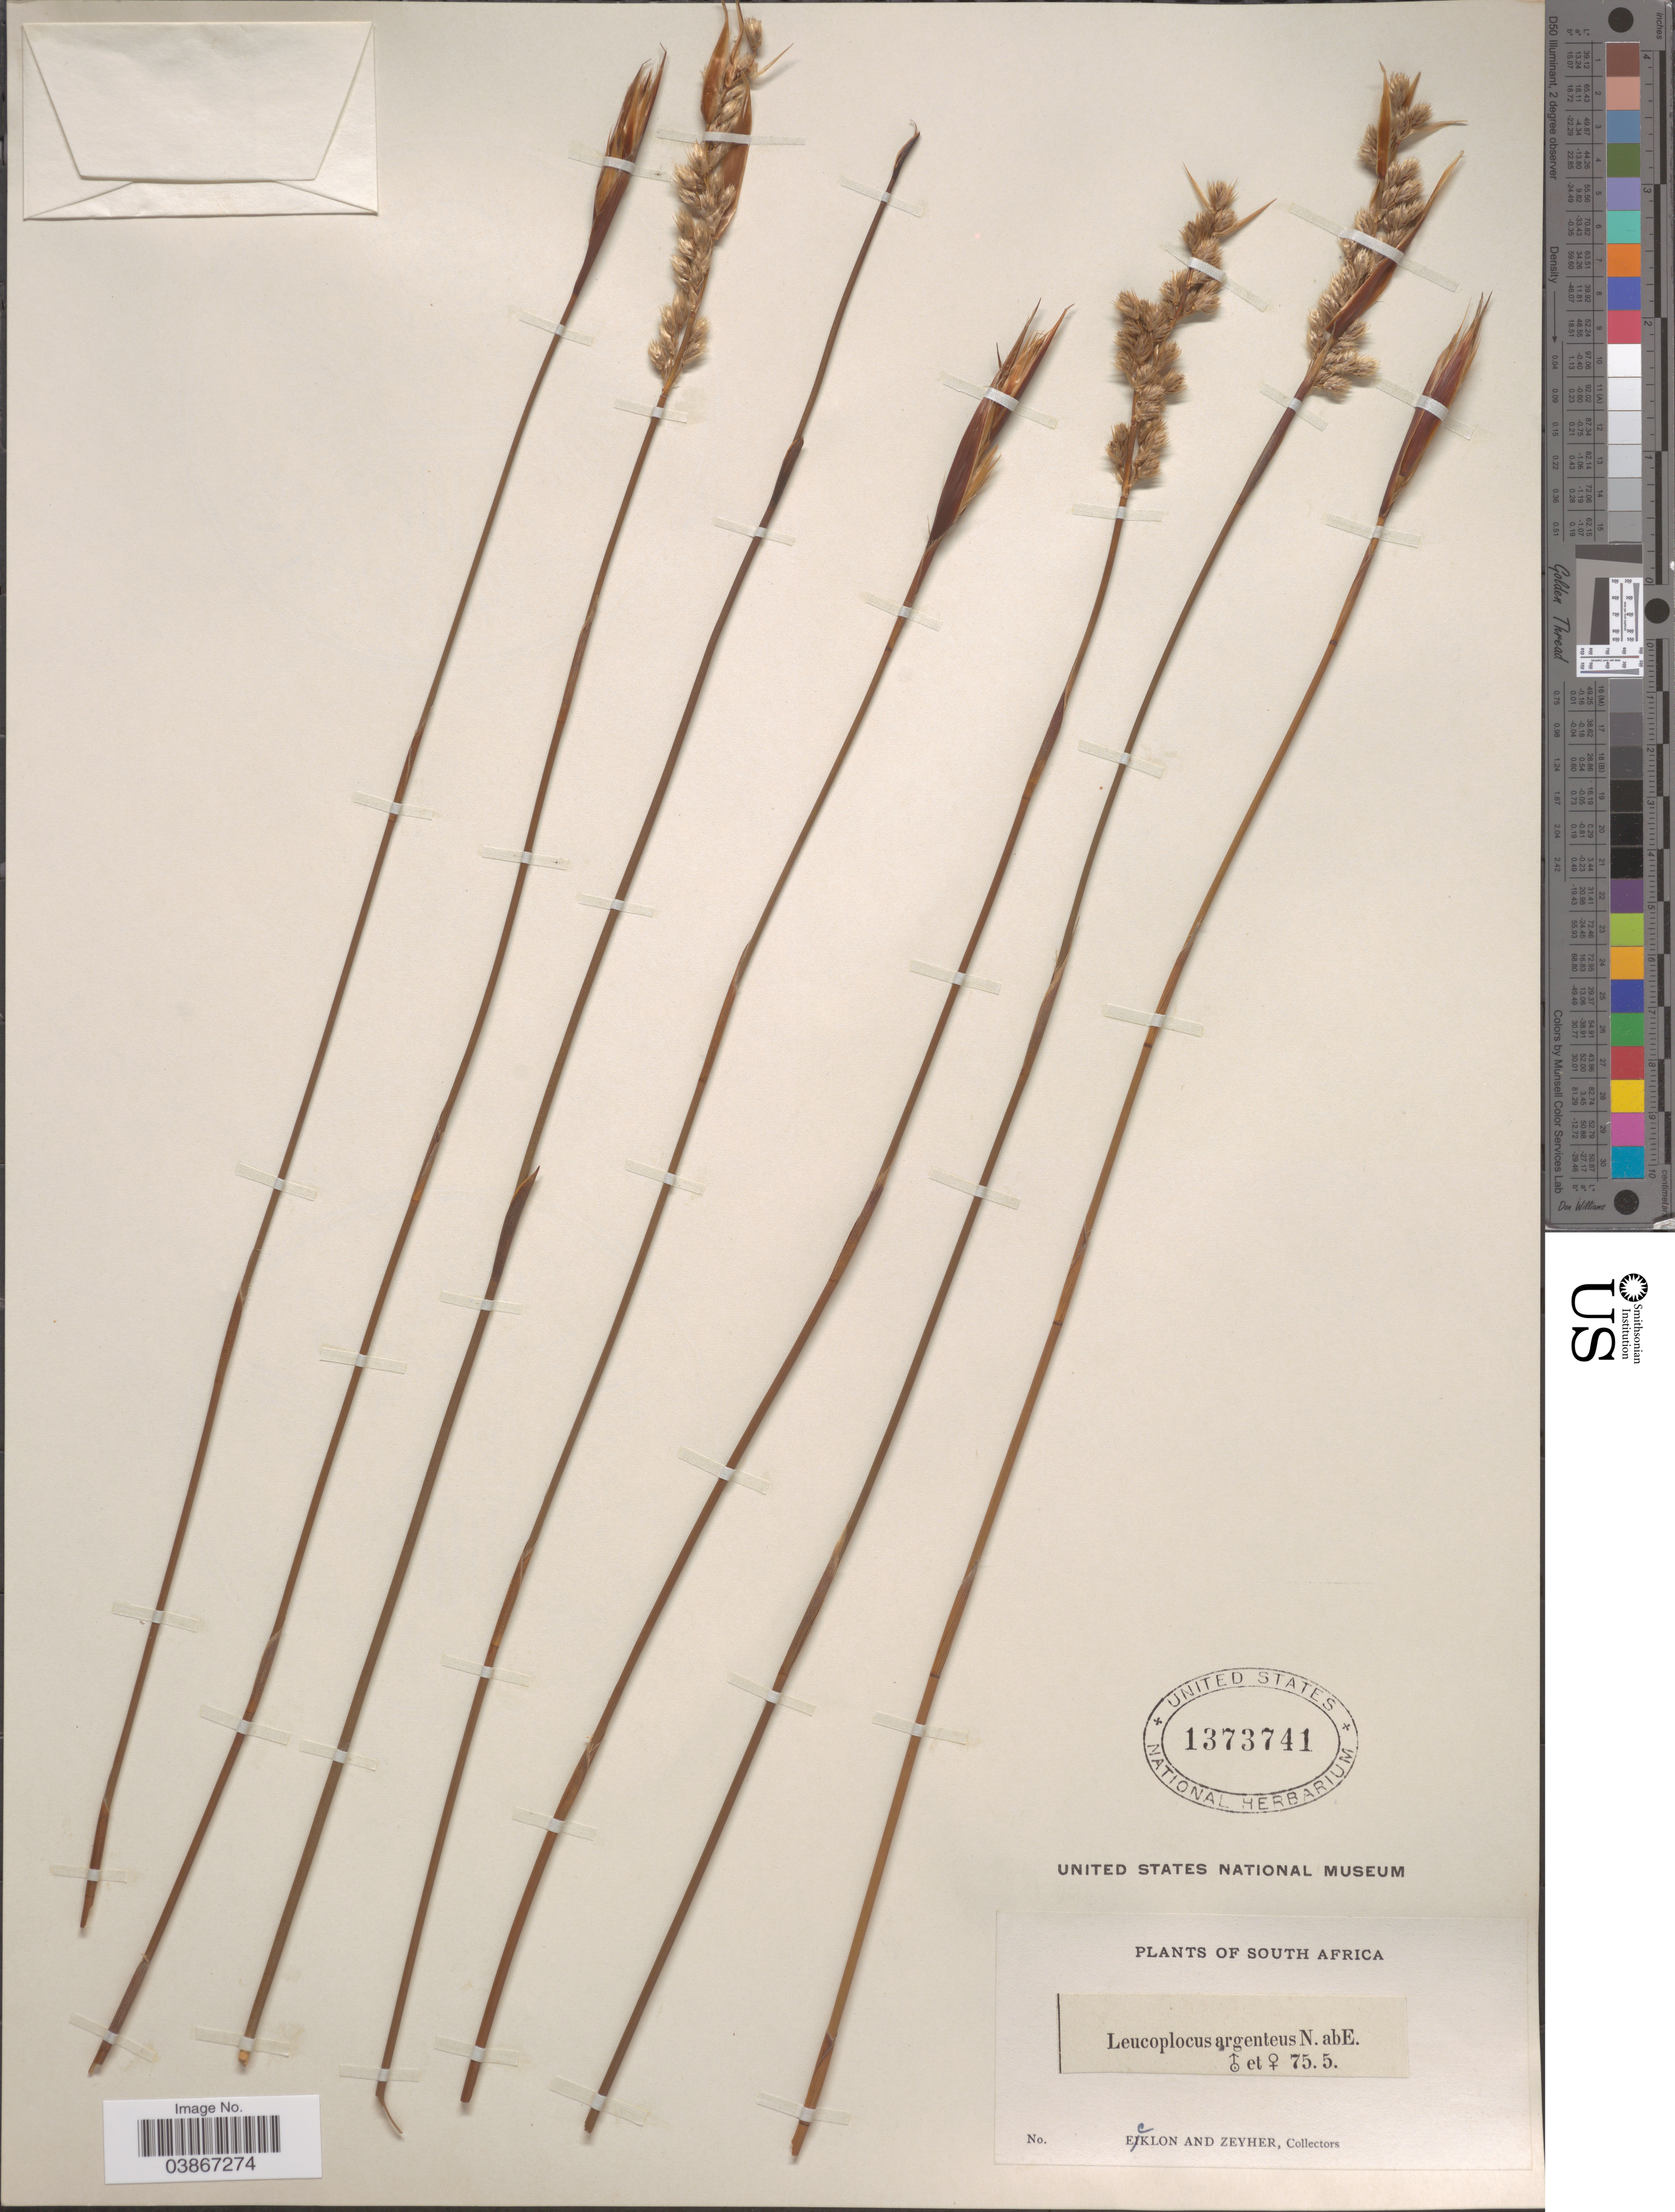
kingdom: Plantae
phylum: Tracheophyta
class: Liliopsida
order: Poales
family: Restionaceae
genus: Hypodiscus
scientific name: Hypodiscus argenteus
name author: (Thunb.) Mast.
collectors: -. Ecklon & -. Zeyher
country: South Africa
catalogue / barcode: US 1373741